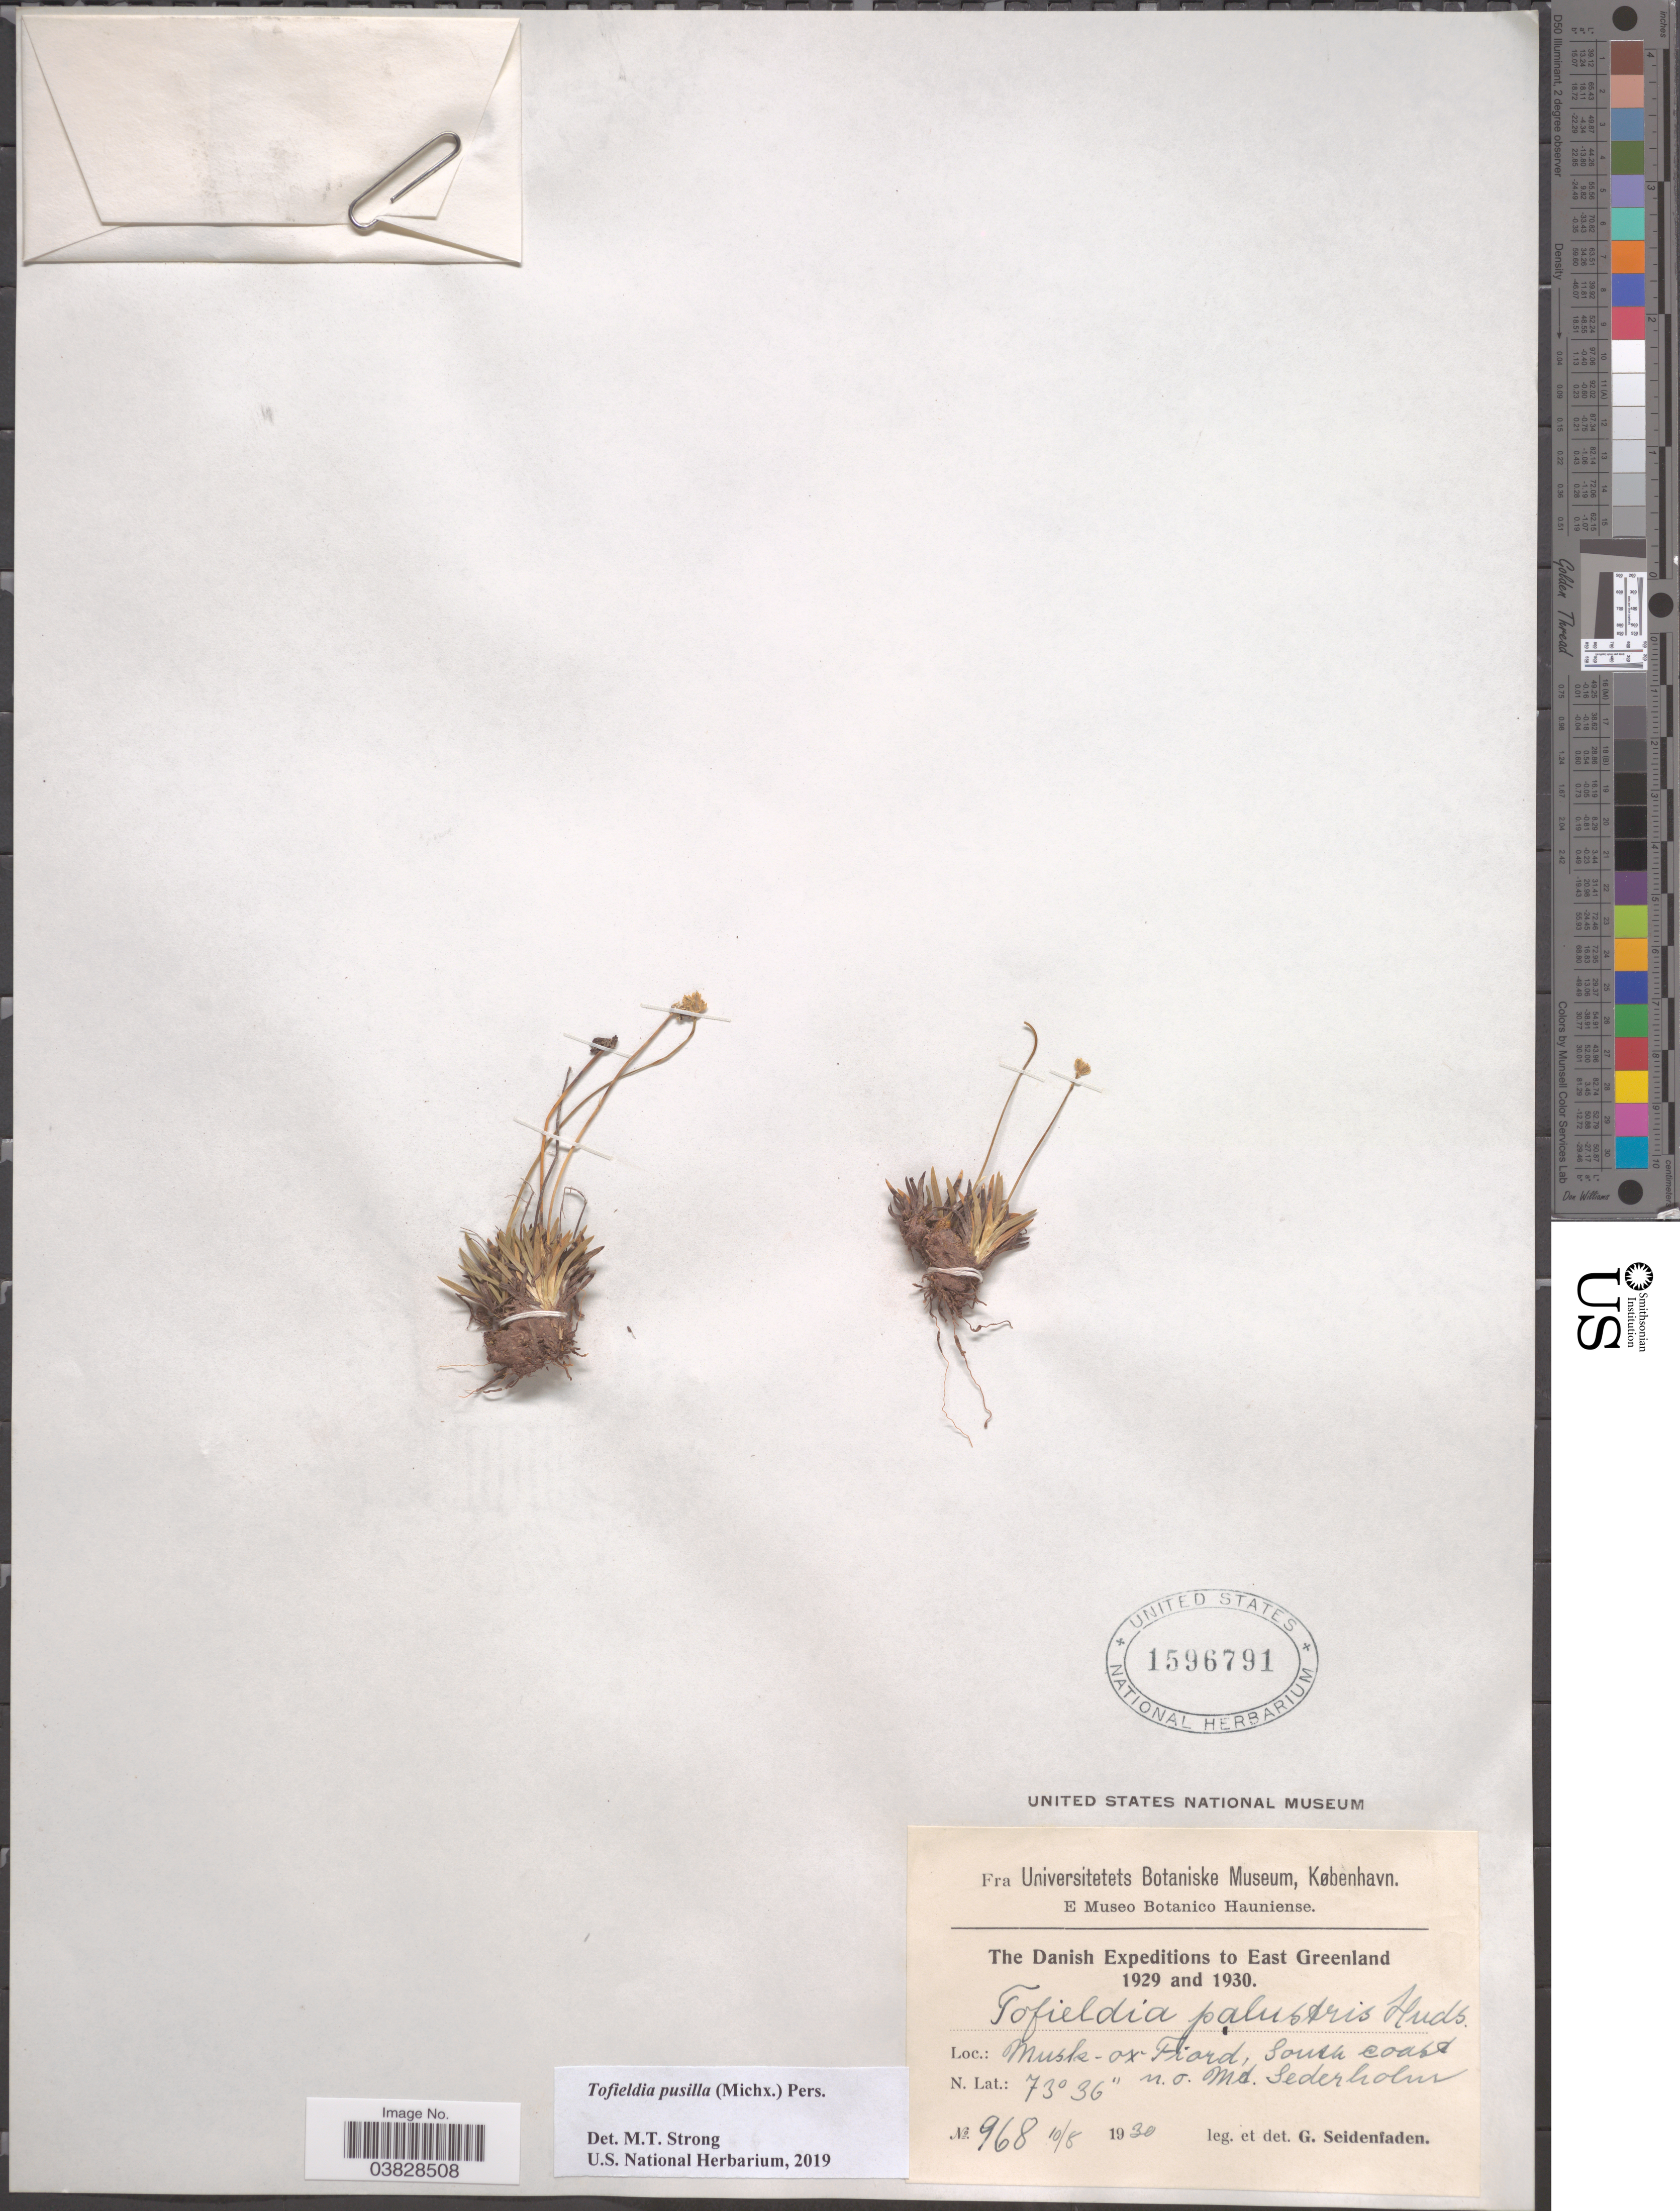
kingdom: Plantae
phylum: Tracheophyta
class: Liliopsida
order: Alismatales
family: Tofieldiaceae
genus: Tofieldia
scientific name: Tofieldia pusilla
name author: (Michx.) Pers.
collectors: G. Seidenfaden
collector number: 968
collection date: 1930-08-10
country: Greenland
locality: East Greenland. Muskox Fiord, South coast n.o. Md. Sederholm.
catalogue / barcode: US 1596791